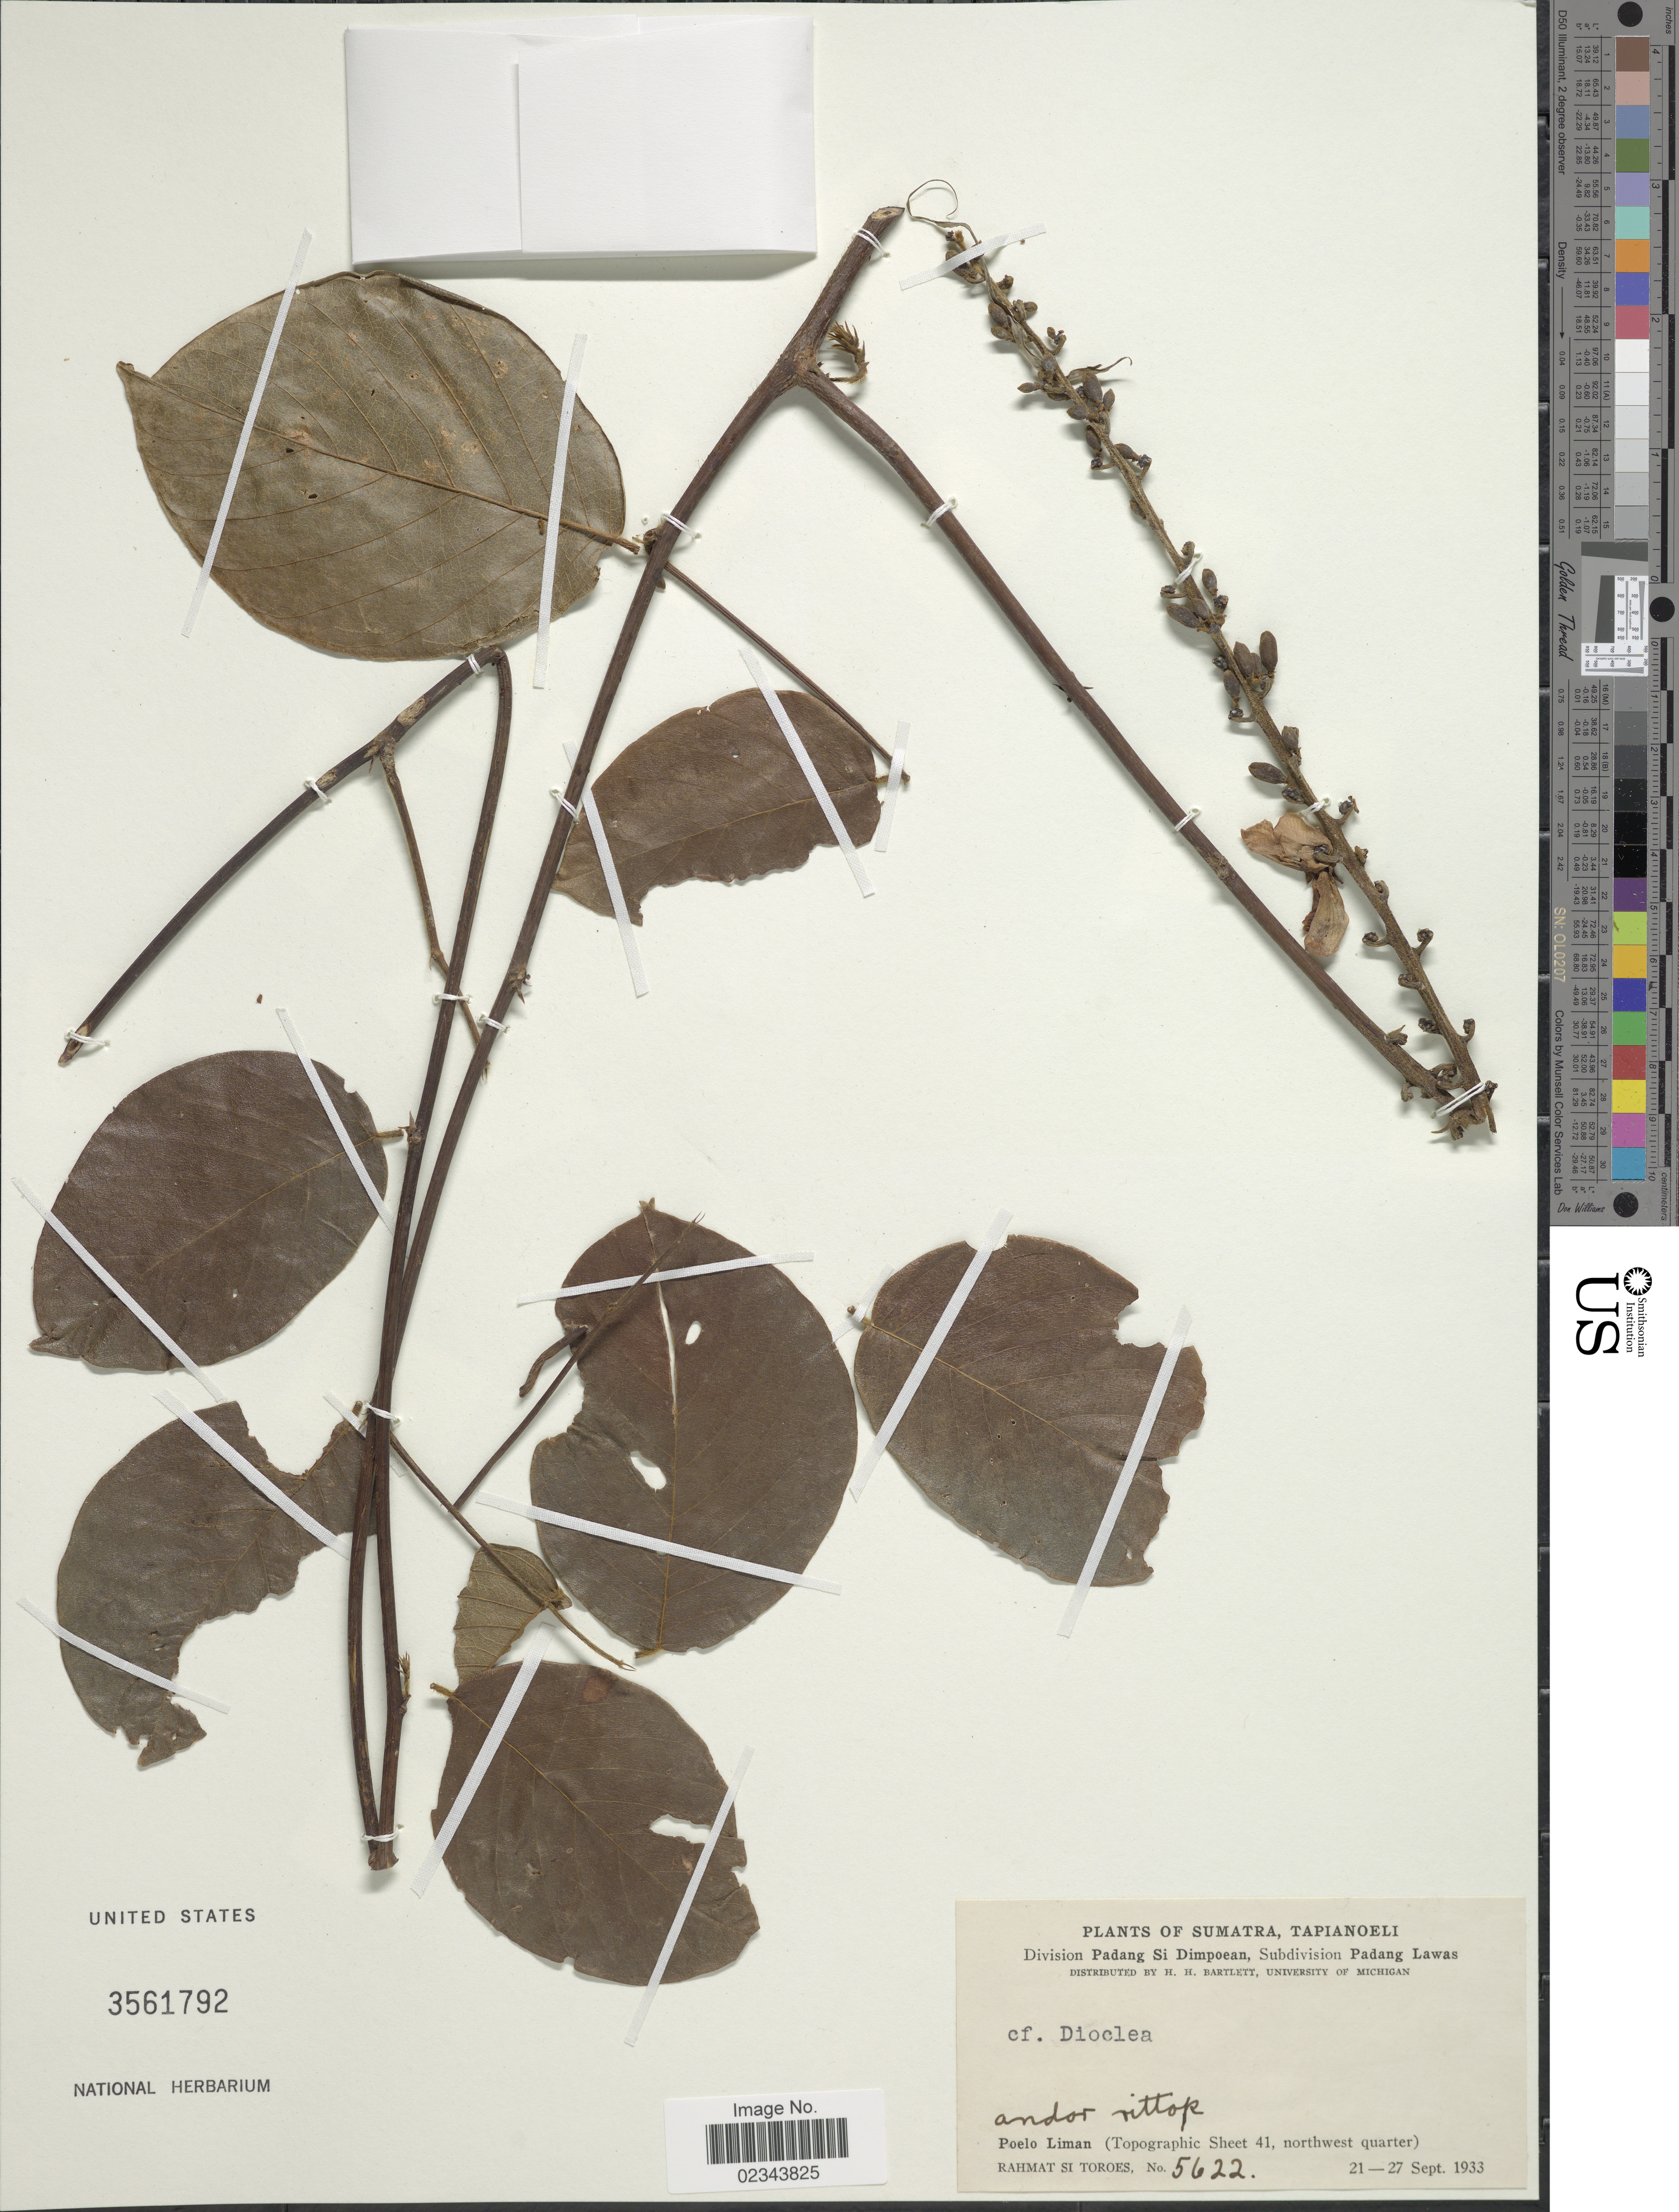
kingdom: Plantae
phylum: Tracheophyta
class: Magnoliopsida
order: Fabales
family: Fabaceae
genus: Macropsychanthus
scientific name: Macropsychanthus hexander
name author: (Ralph) L.P. Queiroz & Snak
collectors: Rahmat Si Boeea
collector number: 5622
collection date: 1933-09-21/1933-09-27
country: Indonesia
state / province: Sumatra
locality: Tapianoeli. Division Padang Si Dimpoean, Subdivision Padang Lawas. Pelo Liman (Topographic Sheet 41, northwest quarter)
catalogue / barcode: US 3561792